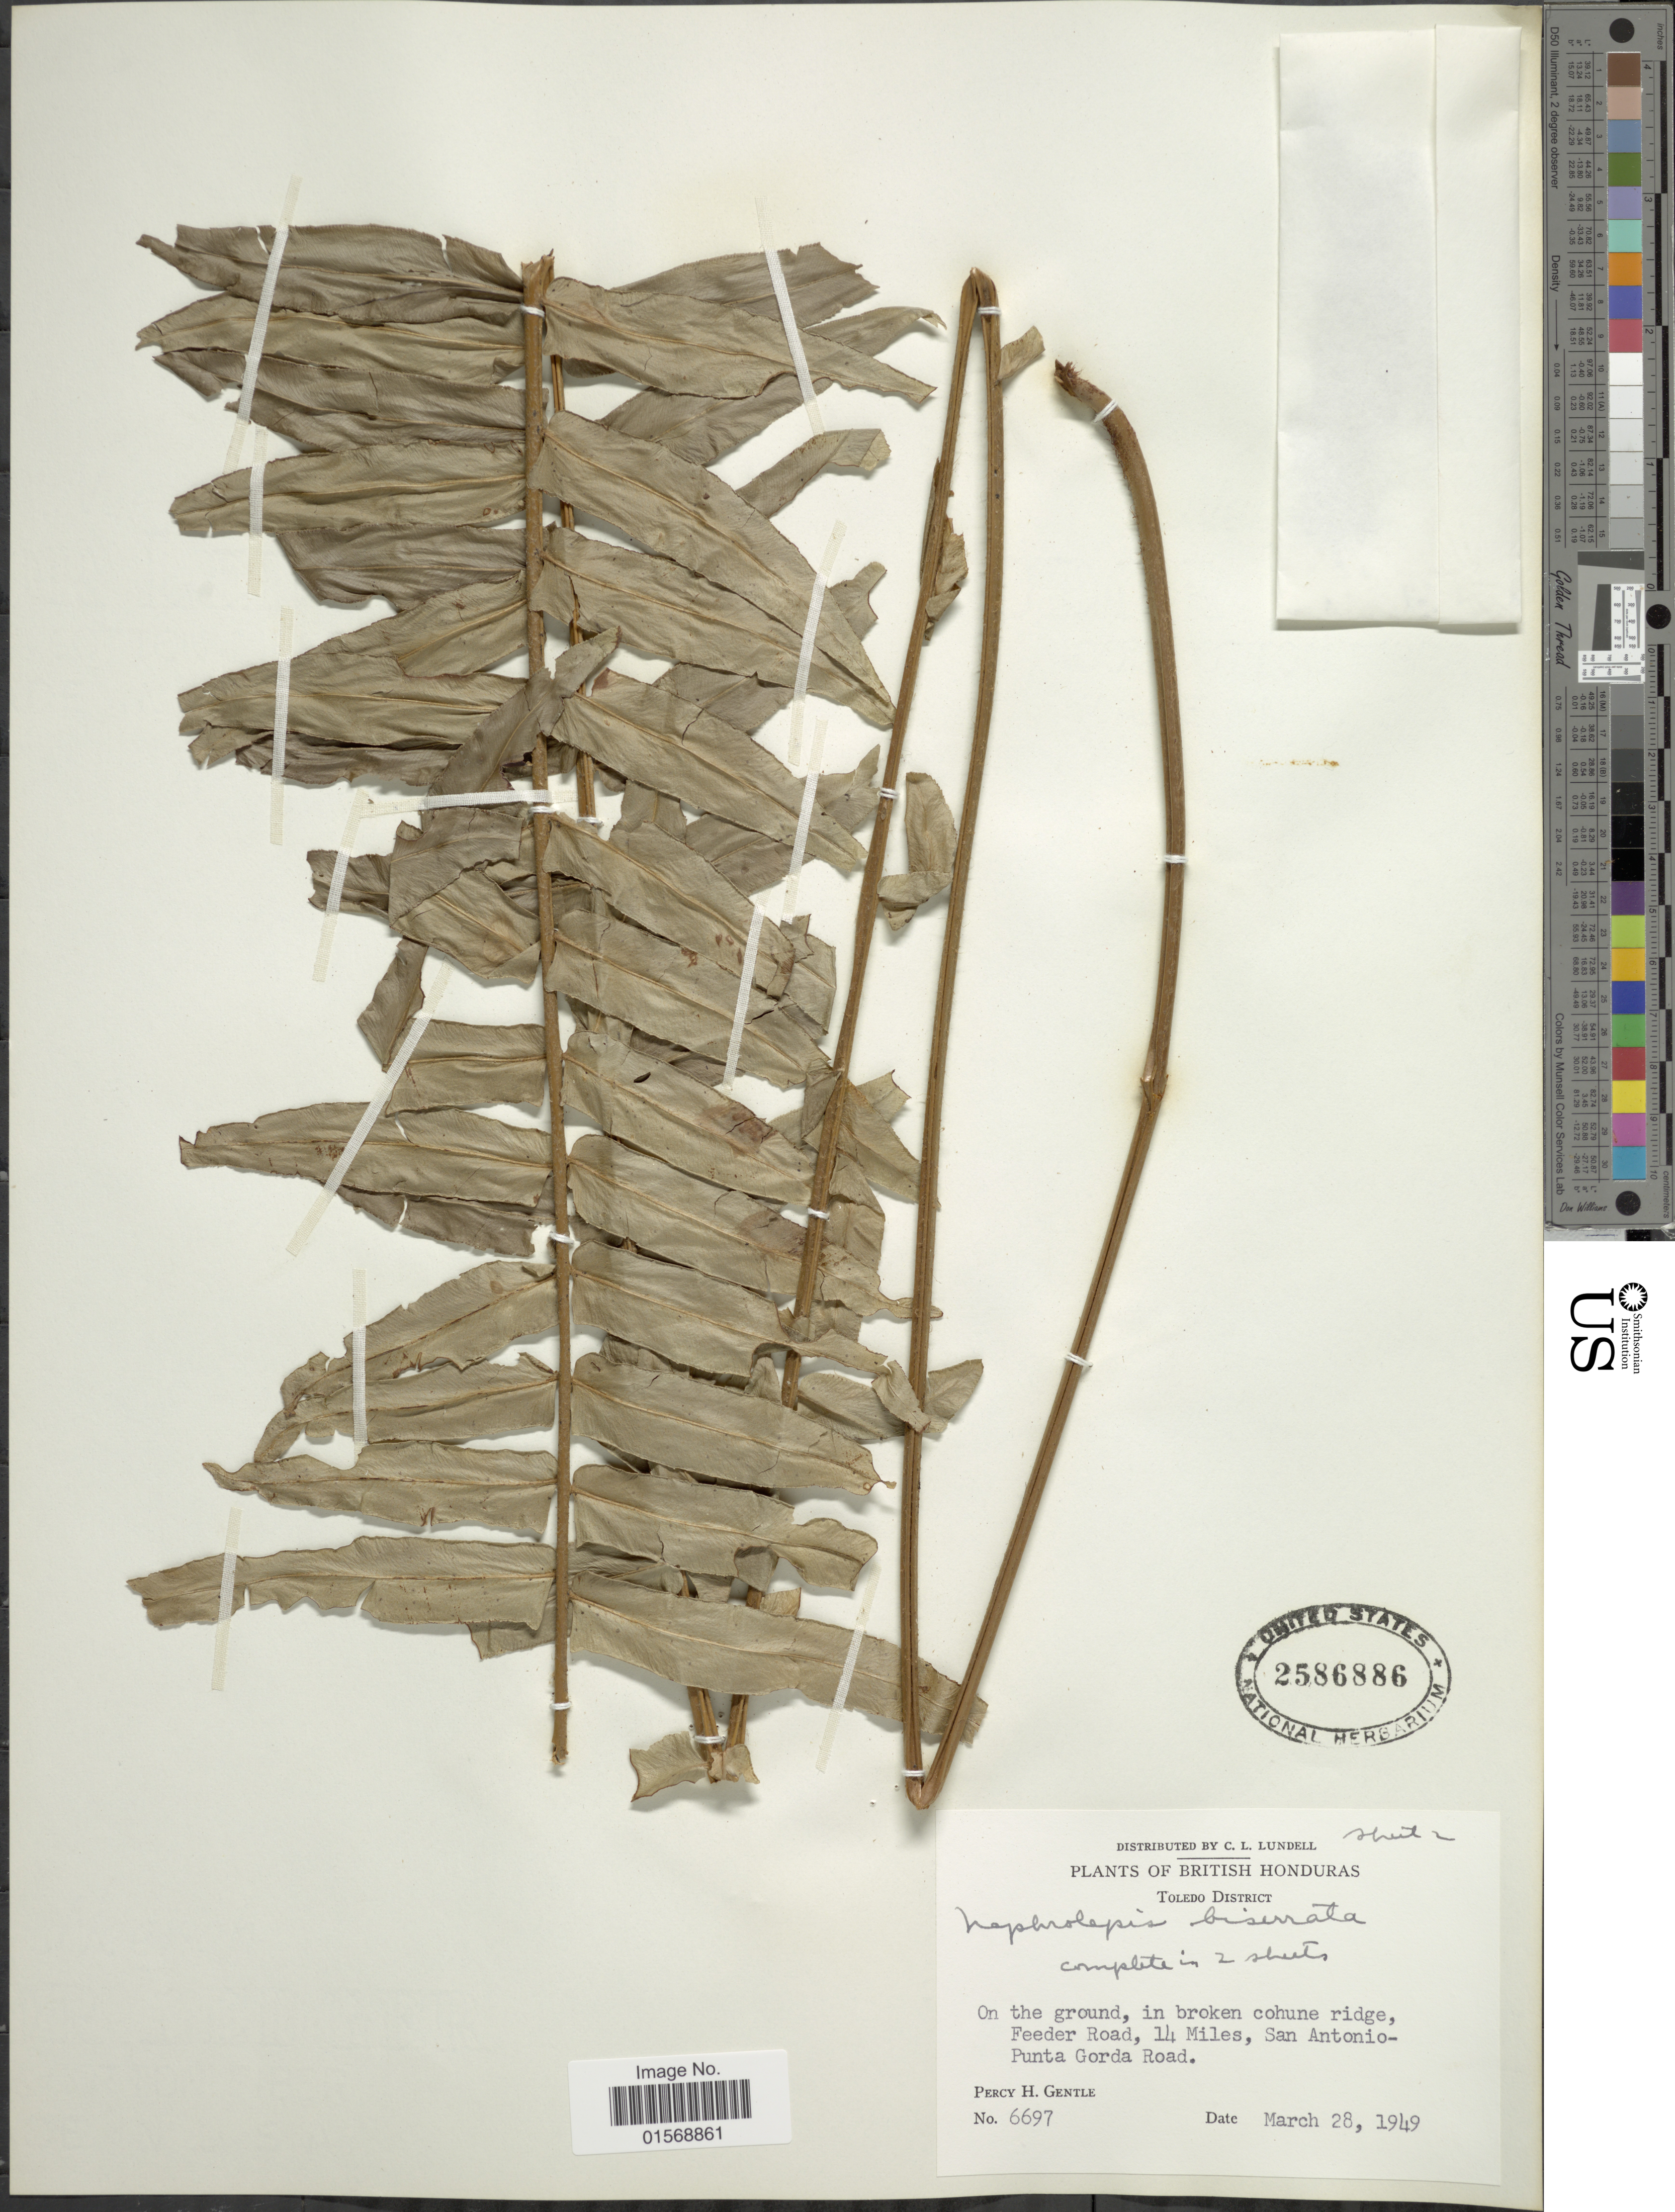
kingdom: Plantae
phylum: Tracheophyta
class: Polypodiopsida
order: Polypodiales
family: Nephrolepidaceae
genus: Nephrolepis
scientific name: Nephrolepis biserrata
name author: (Sw.) Schott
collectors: P. H. Gentle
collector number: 6697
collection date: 1949-03-28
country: Belize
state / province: Toledo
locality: Britisch Honduras, Toledo District, Feeder Road, 14 miles, San Antonio-Punta Gorda Road.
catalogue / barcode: US 2586886